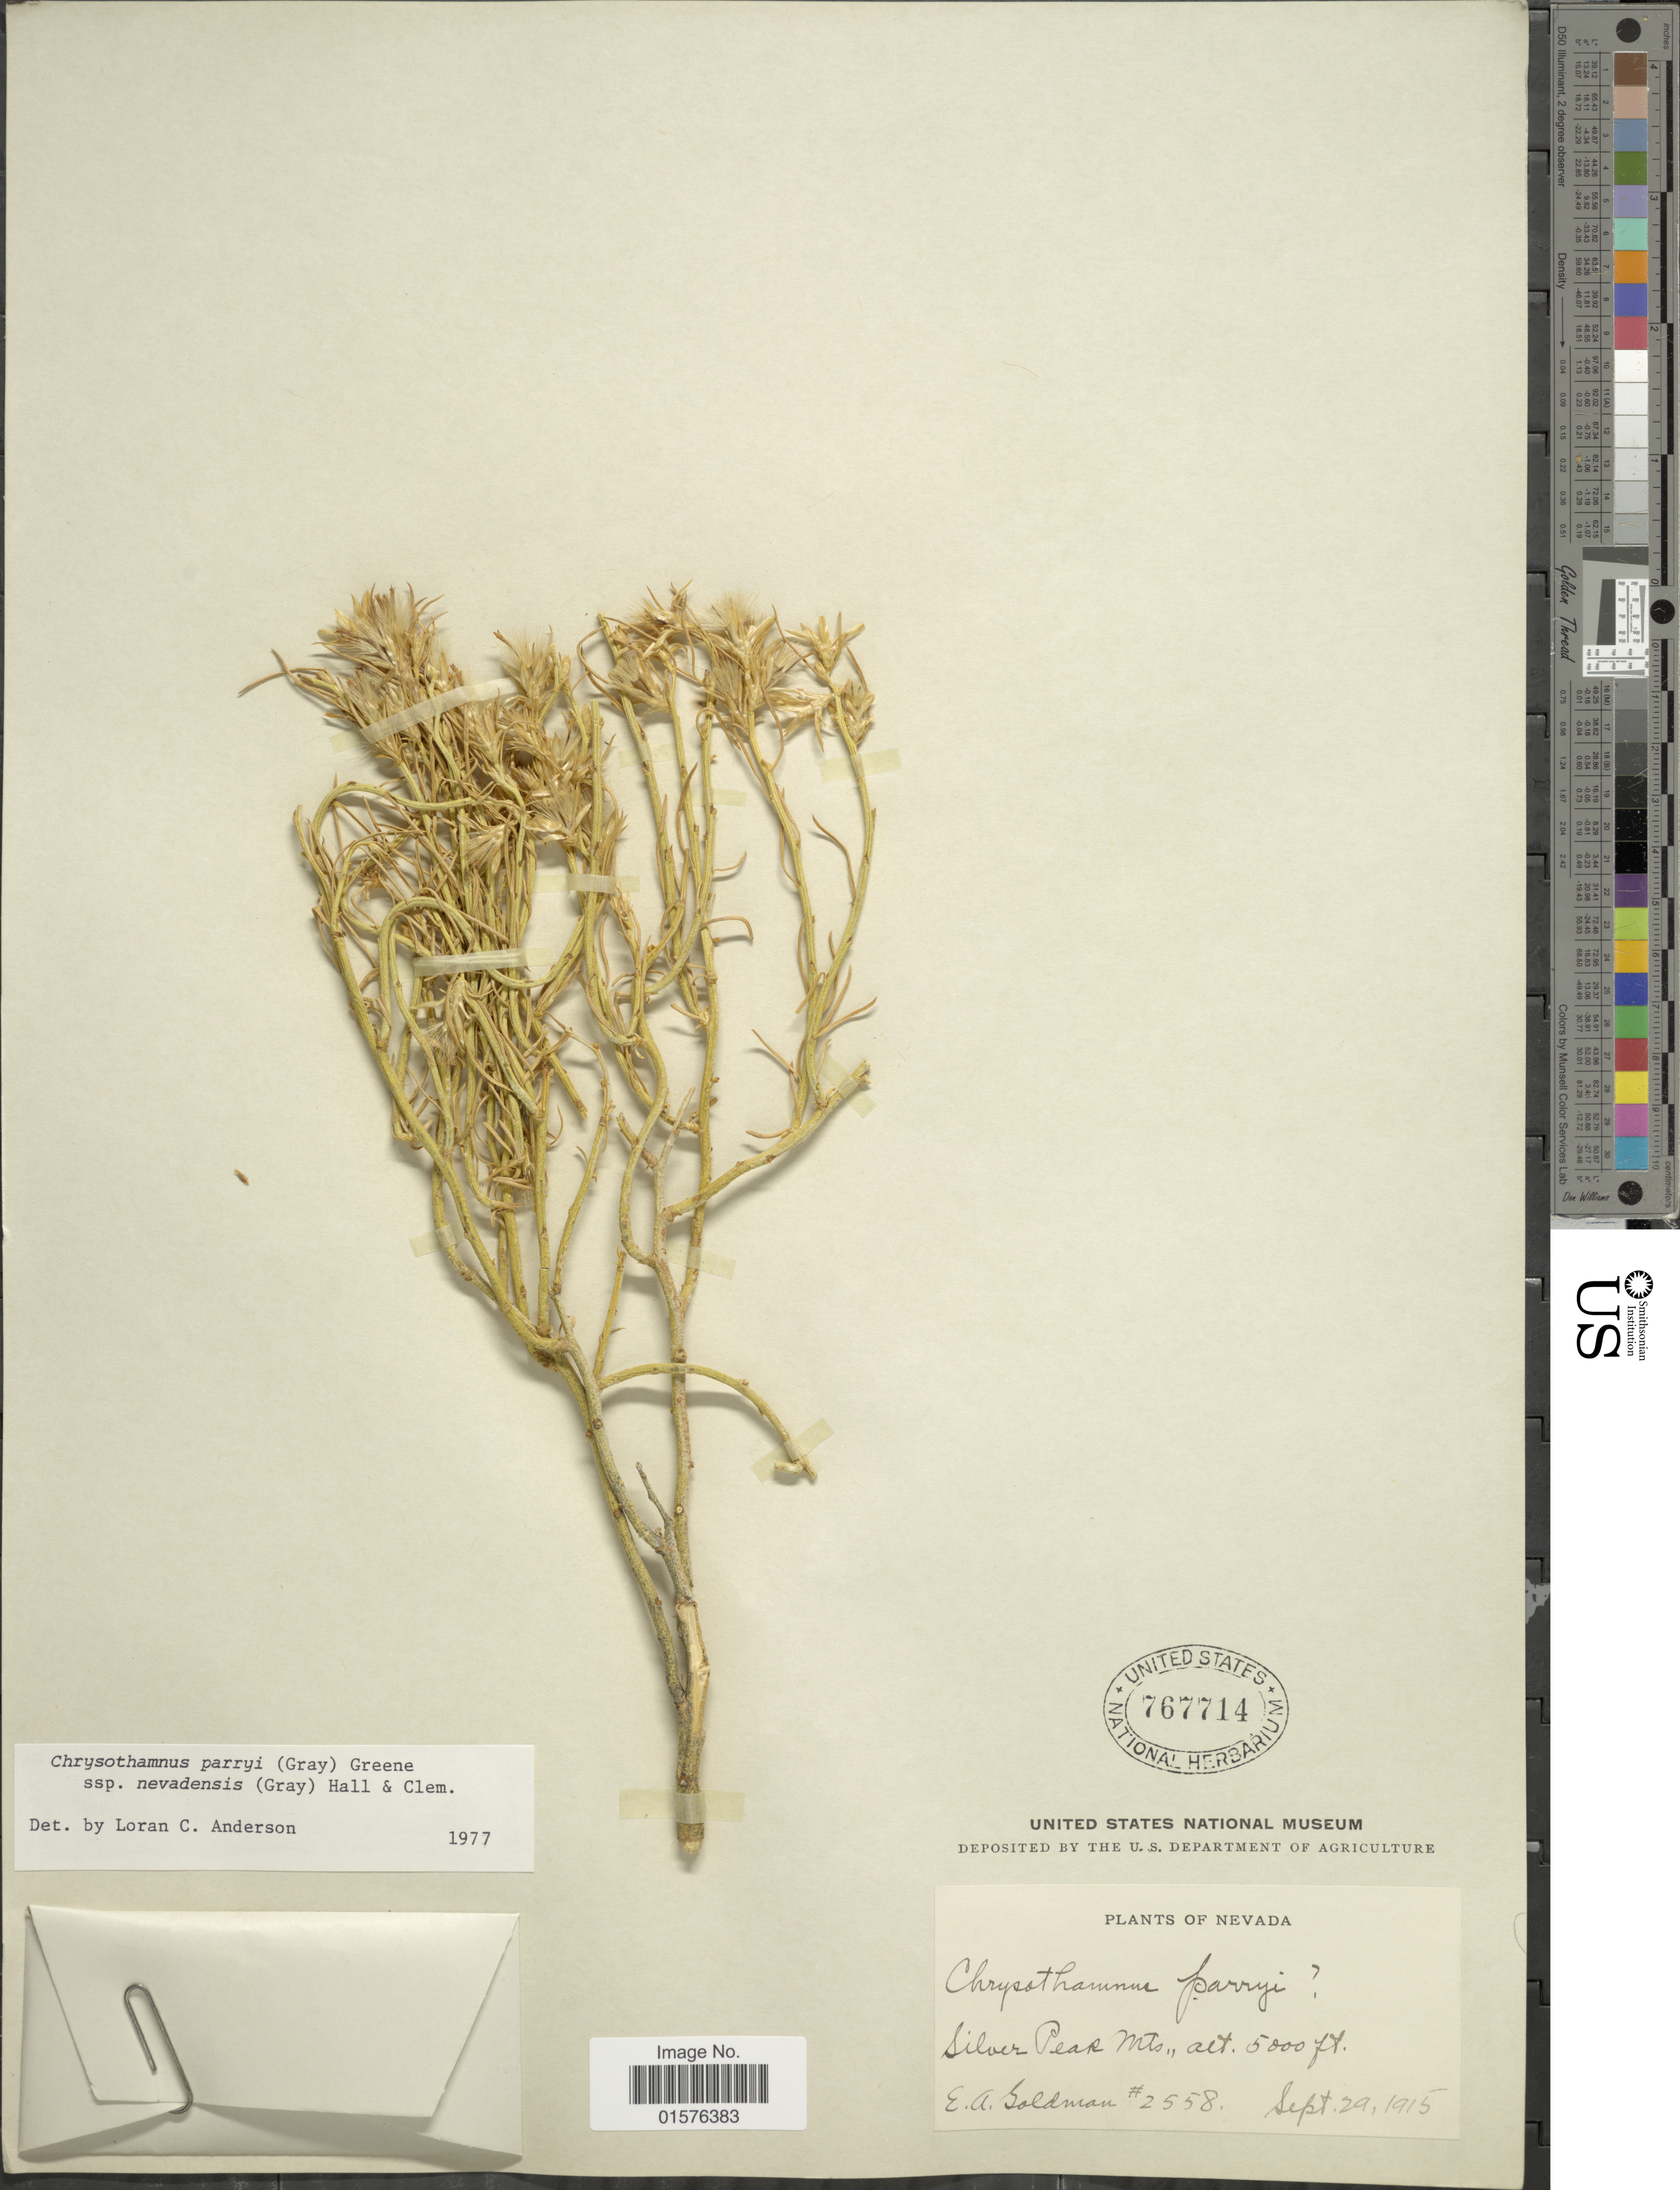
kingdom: Plantae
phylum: Tracheophyta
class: Magnoliopsida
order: Asterales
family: Asteraceae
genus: Ericameria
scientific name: Ericameria parryi var. nevadensis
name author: (A. Gray) G.L. Nesom & G.I. Baird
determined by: Urbatsch, Lowell E., Curator (LSU), Louisiana State University (UNITED STATES)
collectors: E. A. Goldman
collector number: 2558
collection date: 1915-09-29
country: United States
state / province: Nevada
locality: Silver Peak Mts.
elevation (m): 1524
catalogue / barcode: US 767714